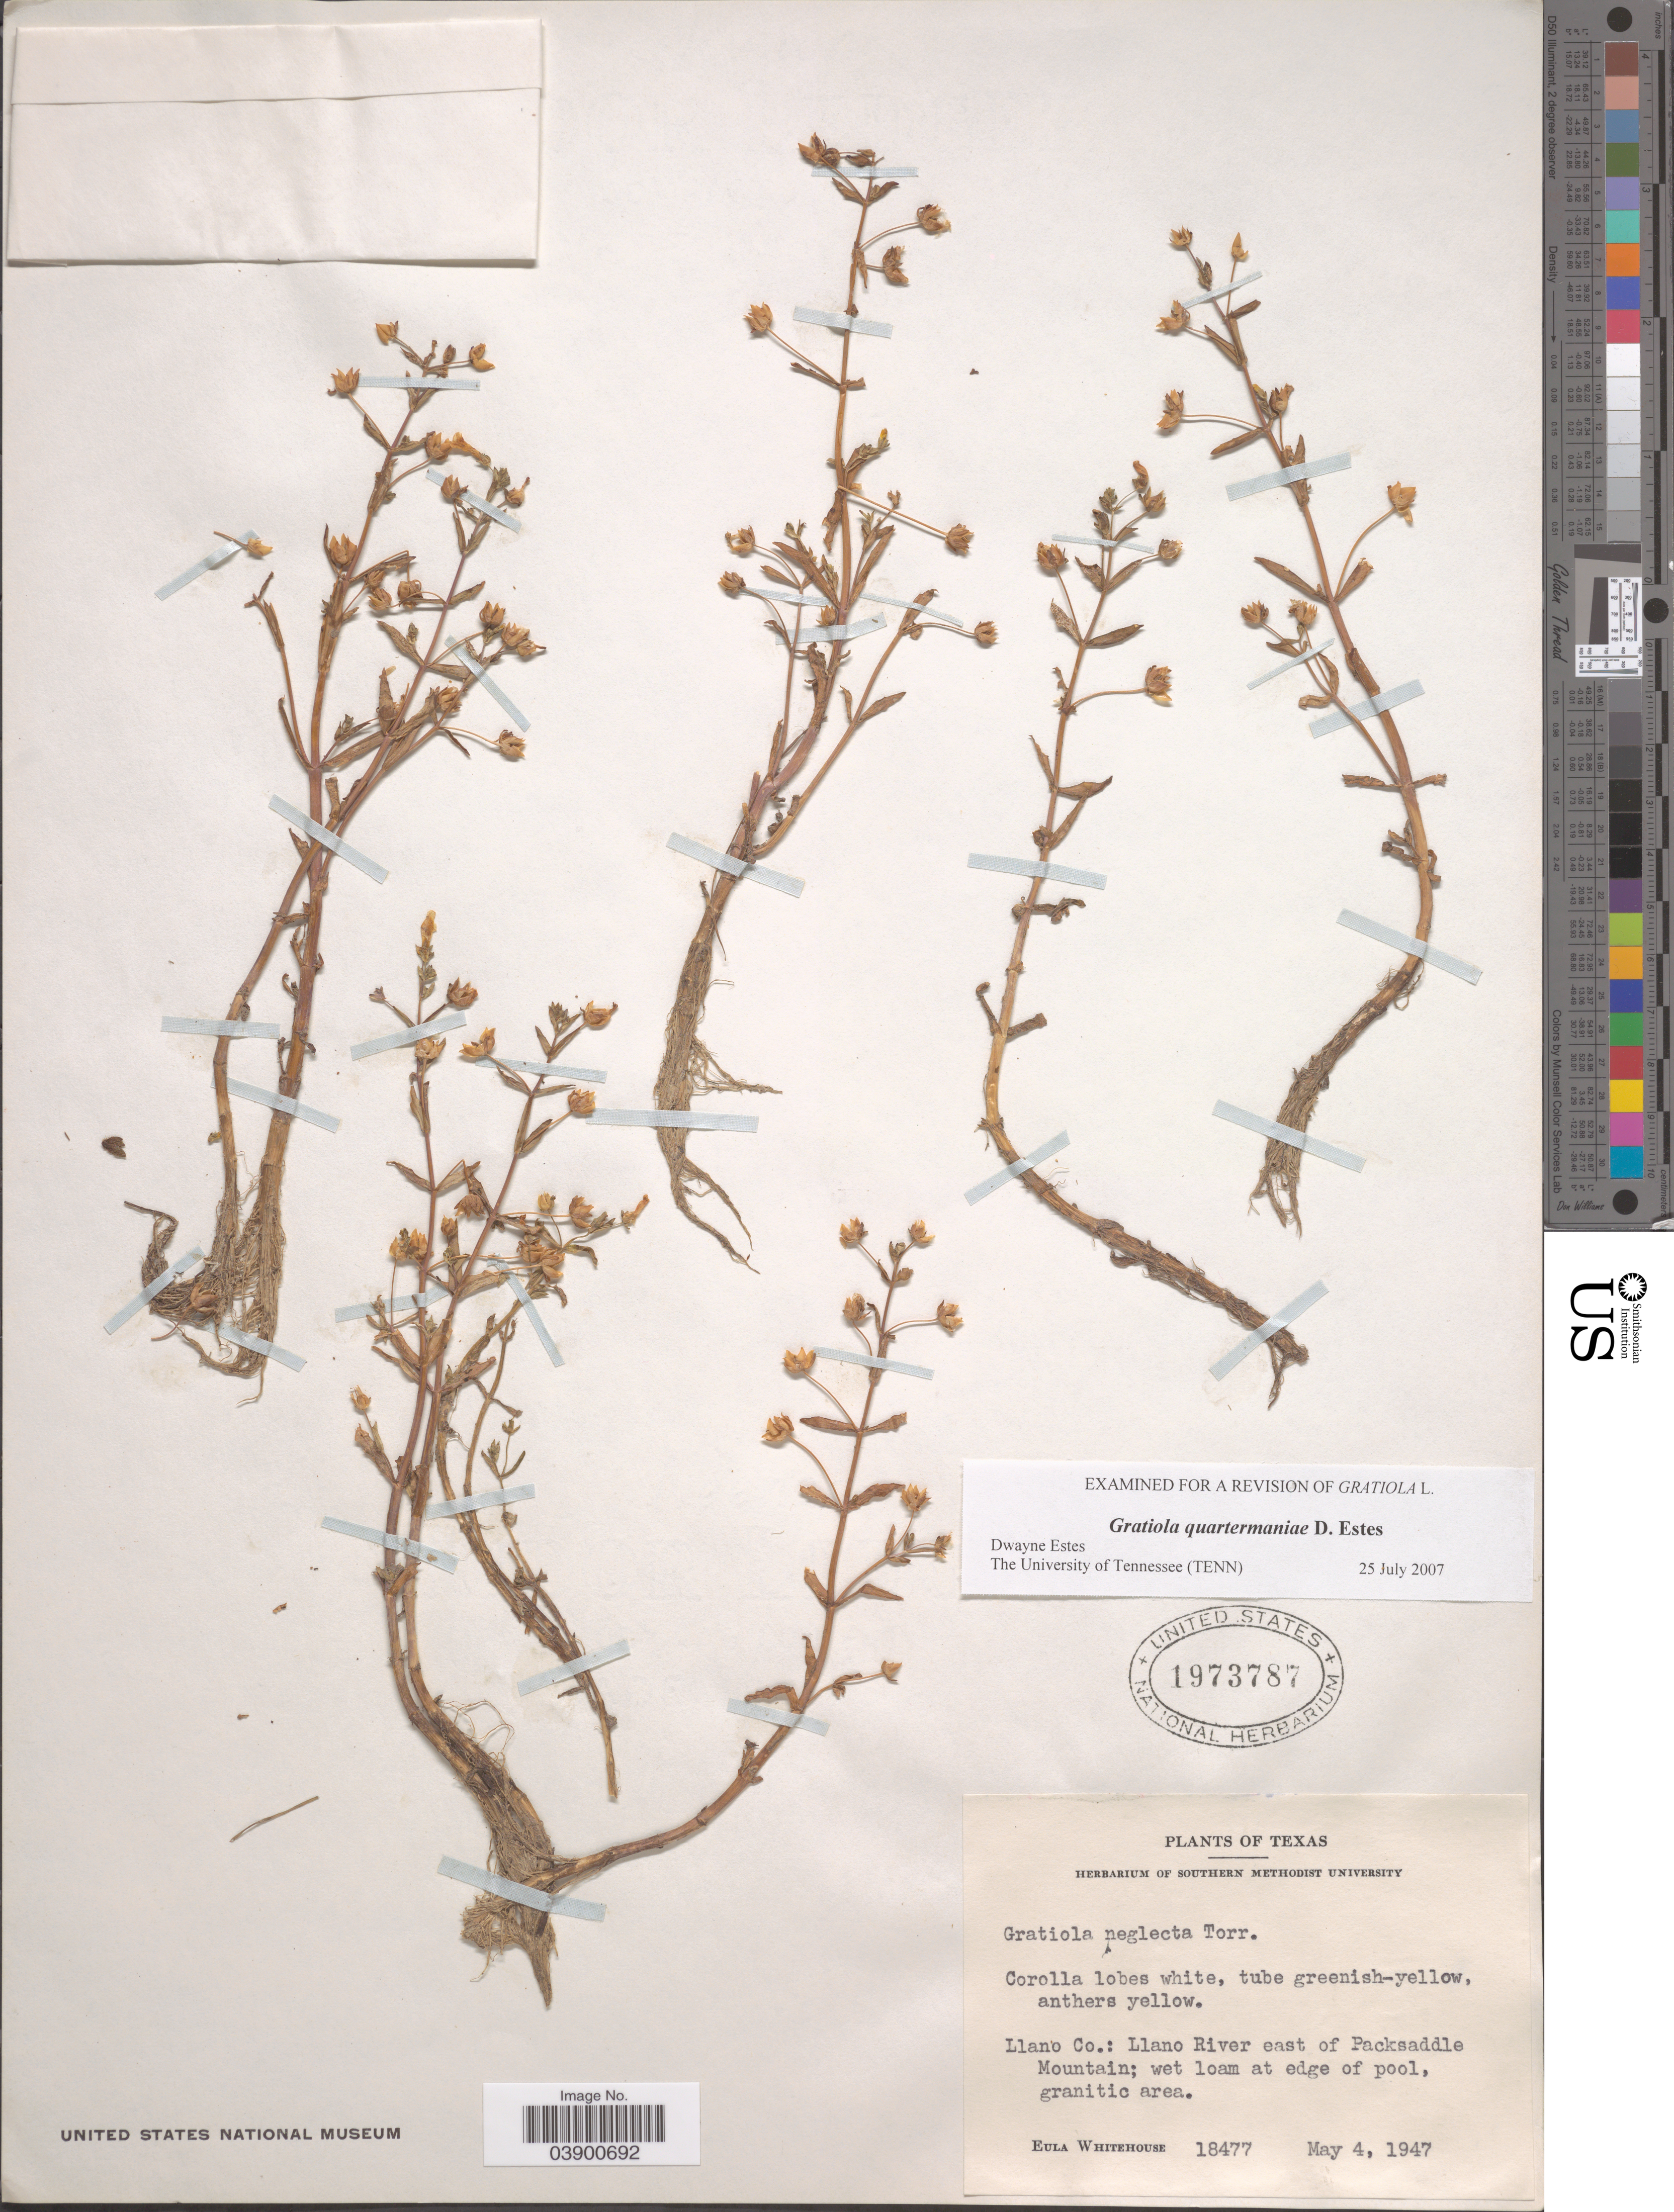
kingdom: Plantae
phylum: Tracheophyta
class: Magnoliopsida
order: Lamiales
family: Plantaginaceae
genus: Gratiola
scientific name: Gratiola quartermaniae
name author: D.Estes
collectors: E. Whitehouse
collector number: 18477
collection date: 1947-05-04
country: United States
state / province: Texas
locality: Llano Co.: Llano River east of Packsaddle Mountain.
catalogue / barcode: US 1973787